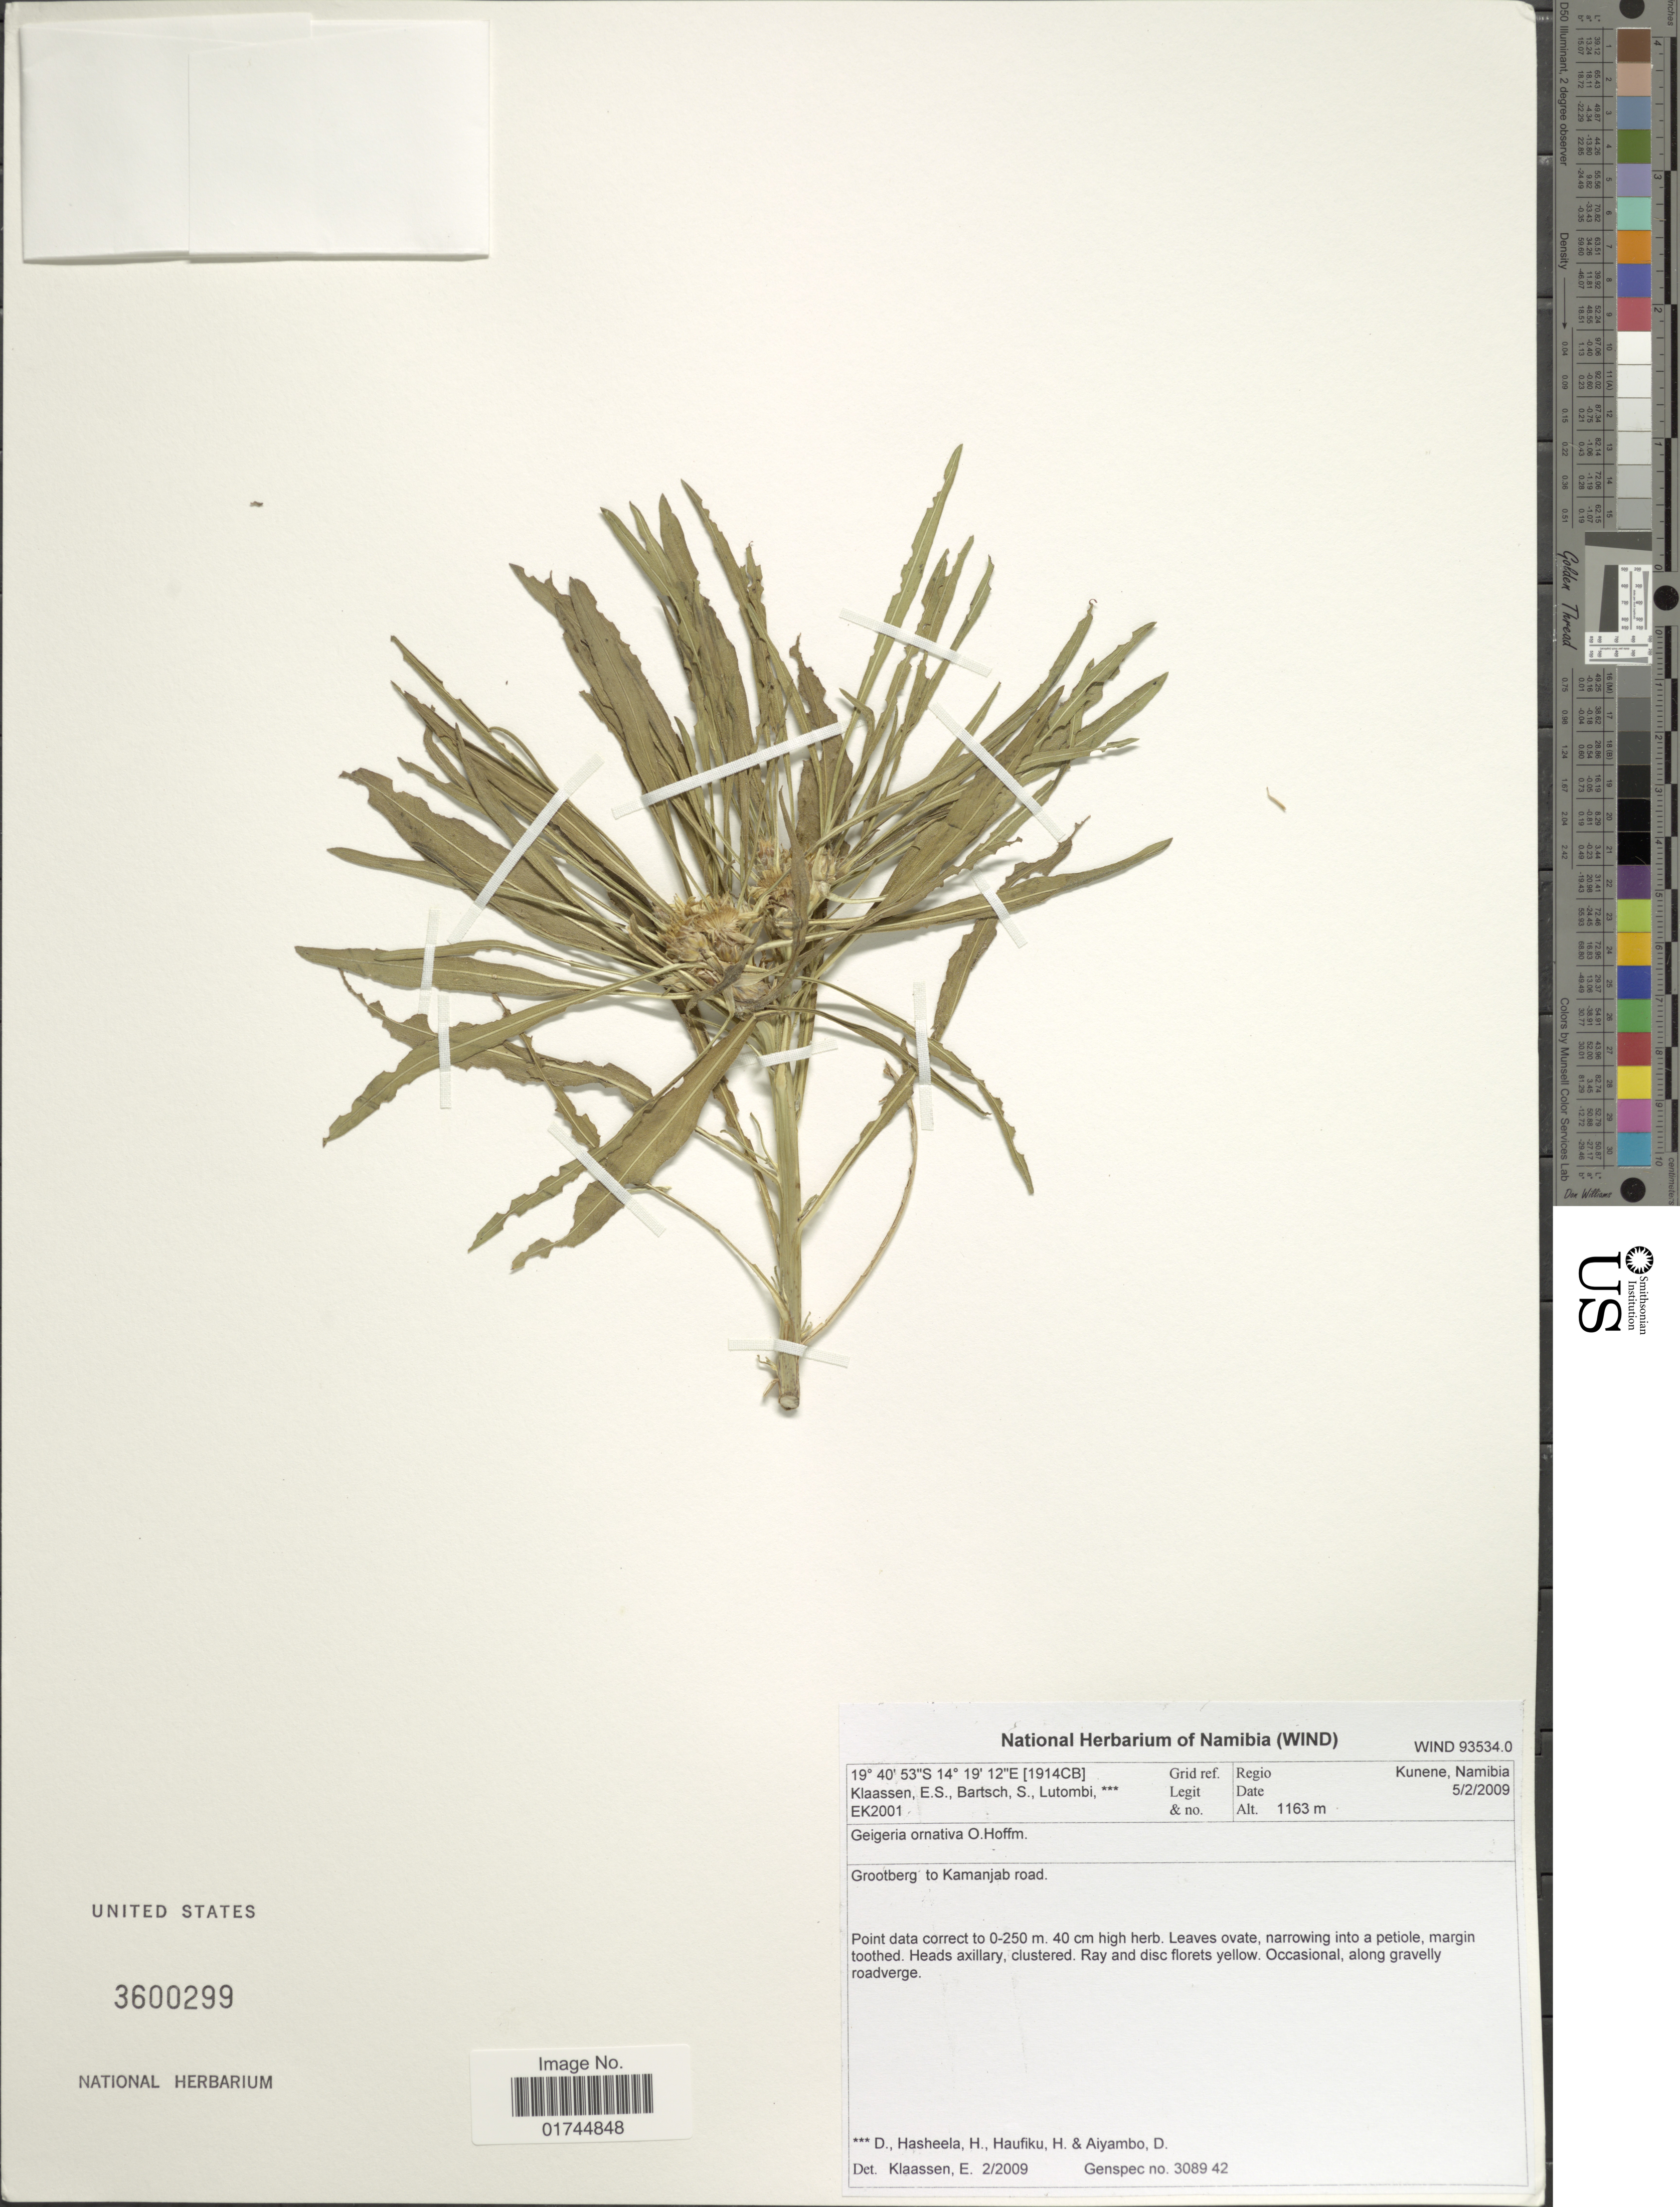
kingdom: Plantae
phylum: Tracheophyta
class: Magnoliopsida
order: Asterales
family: Asteraceae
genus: Geigeria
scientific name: Geigeria ornativa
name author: O. Hoffm.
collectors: E. S. Klaassen, S. Bartsch, D. Lutombi, H. Hasheela & et al.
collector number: EK2001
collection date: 2009-02-05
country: Namibia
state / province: Kunene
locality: Grootberg to Kamanjab road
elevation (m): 1163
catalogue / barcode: US 3600299